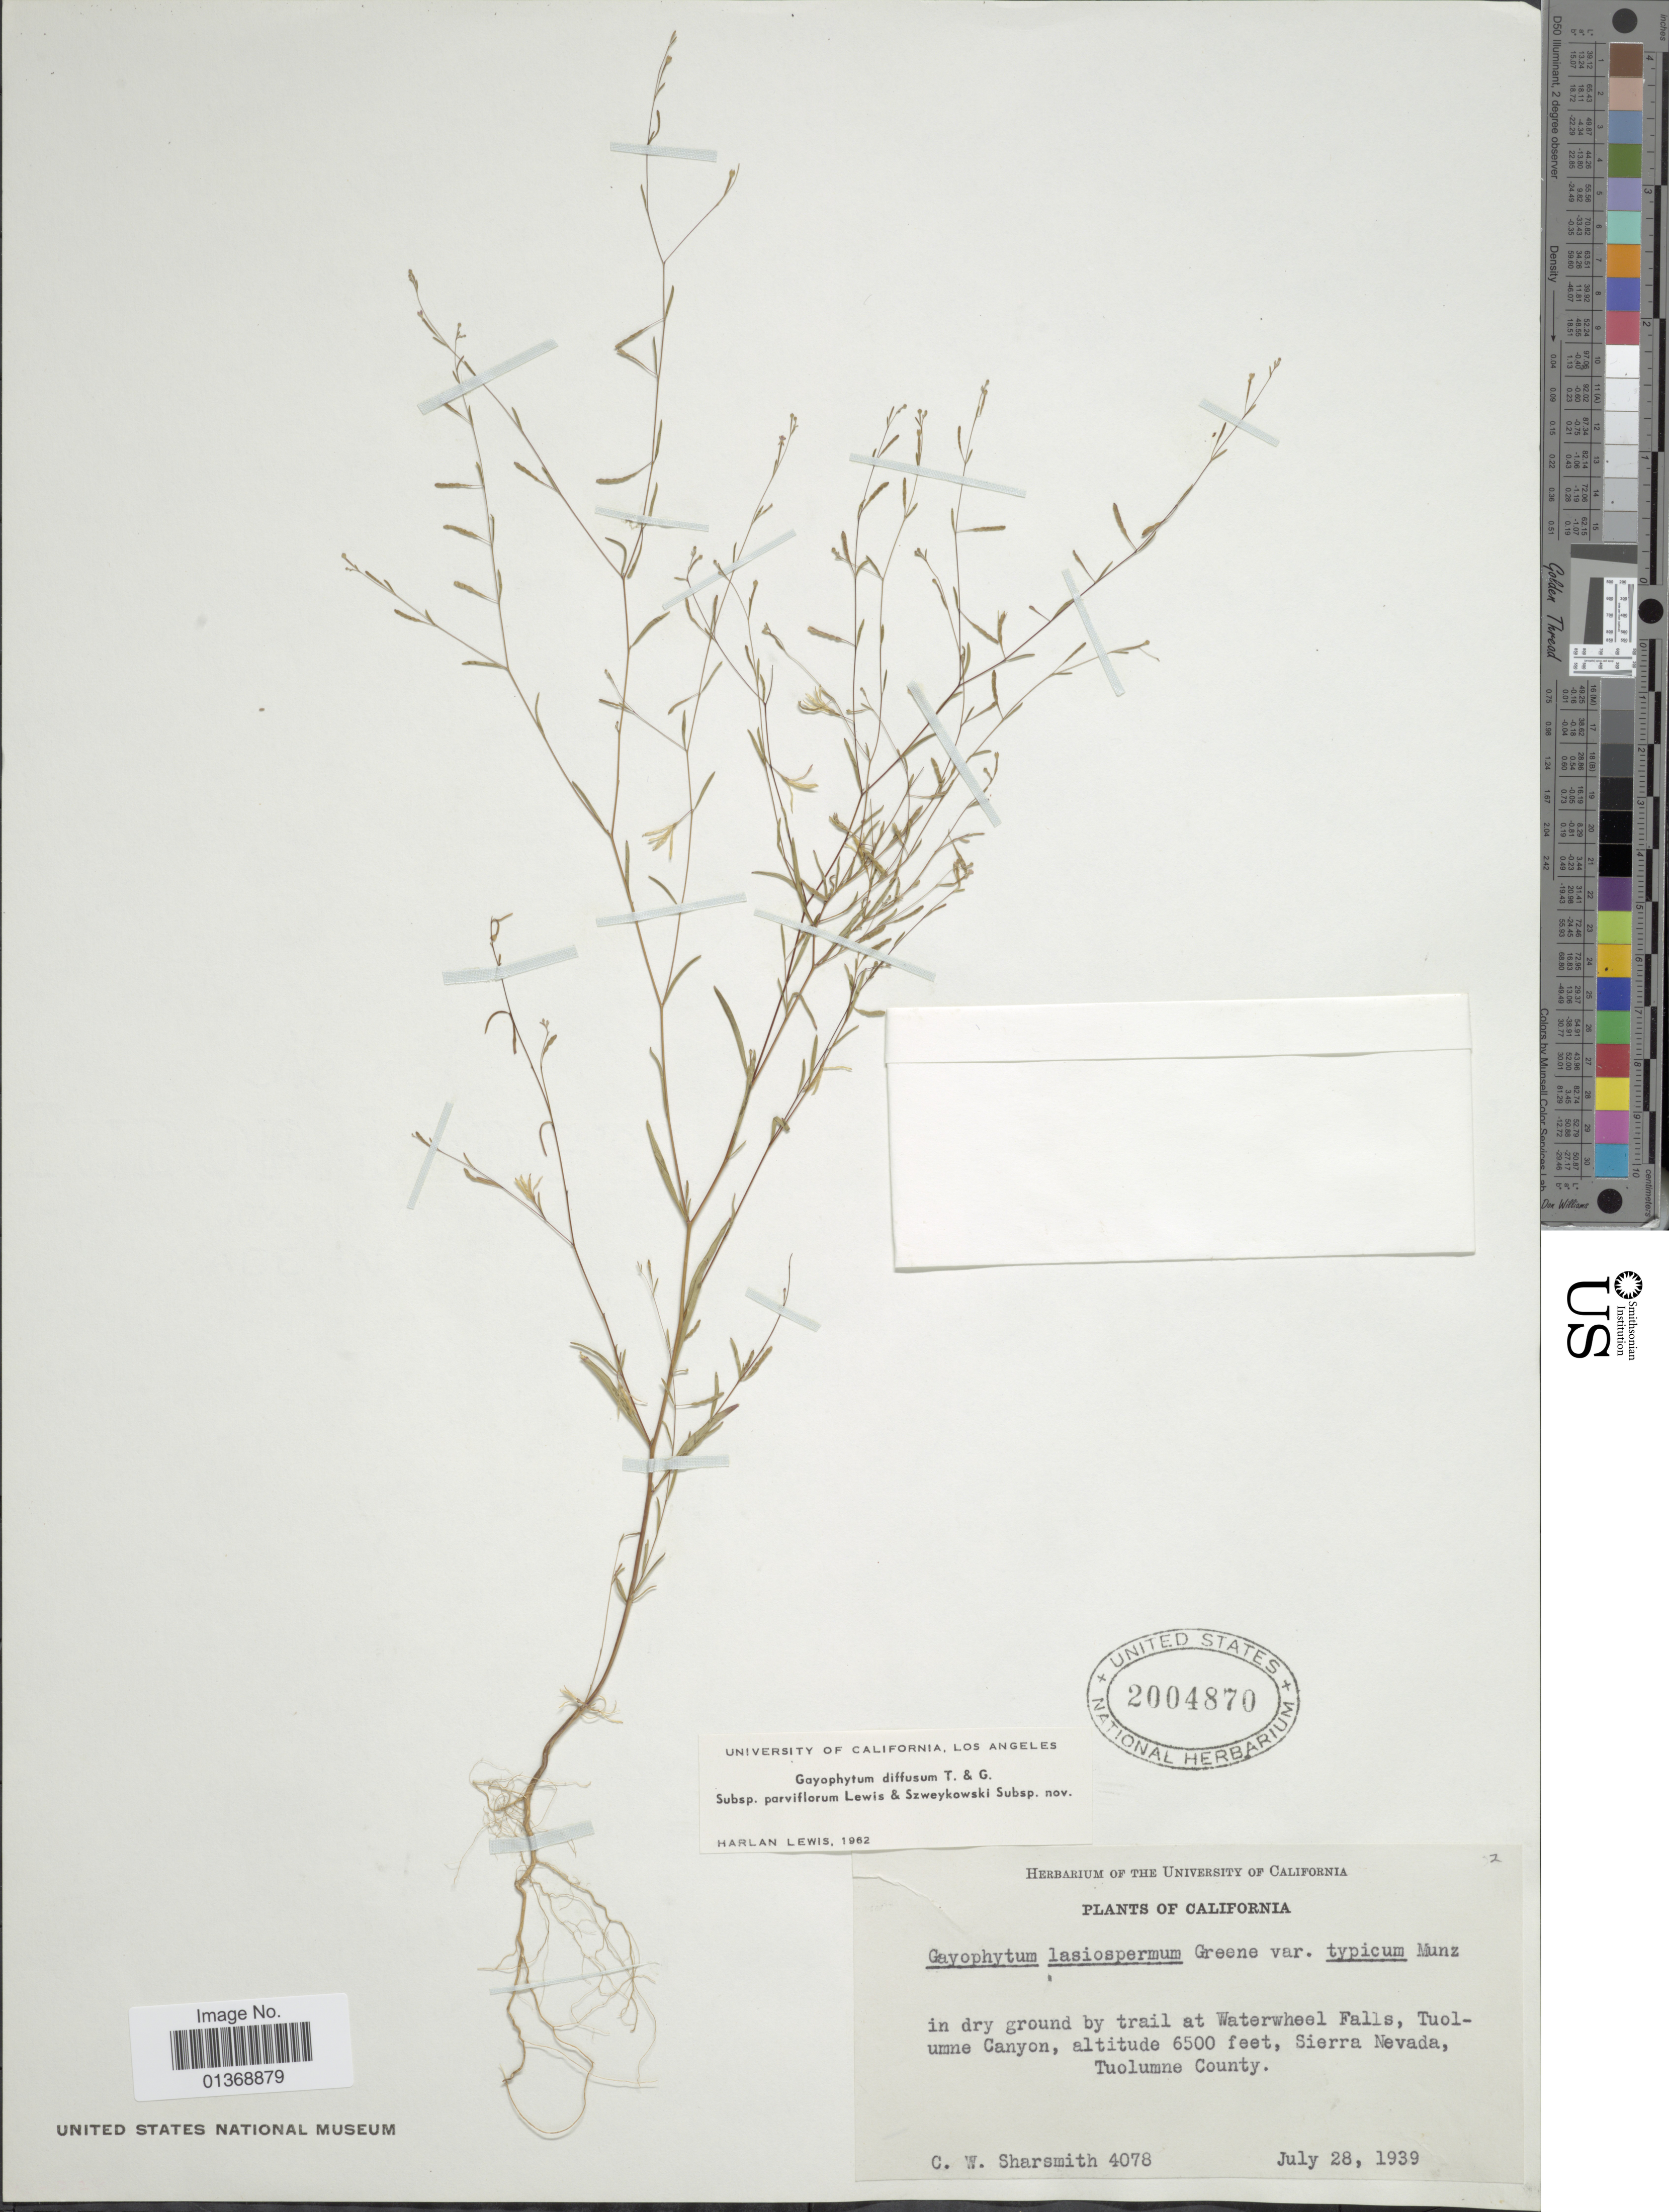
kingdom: Plantae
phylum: Tracheophyta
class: Magnoliopsida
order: Myrtales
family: Onagraceae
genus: Gayophytum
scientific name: Gayophytum diffusum subsp. parviflorum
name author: F. H. Lewis & Szweyk.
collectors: C. Sharsmith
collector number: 4078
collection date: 1939-07-28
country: United States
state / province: California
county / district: Tuolumne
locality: In dry ground by trail at Waterwheel Falls, Tuolumne Canyon, Sierra Nevada, Tuolumne County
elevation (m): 1981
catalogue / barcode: US 2004870